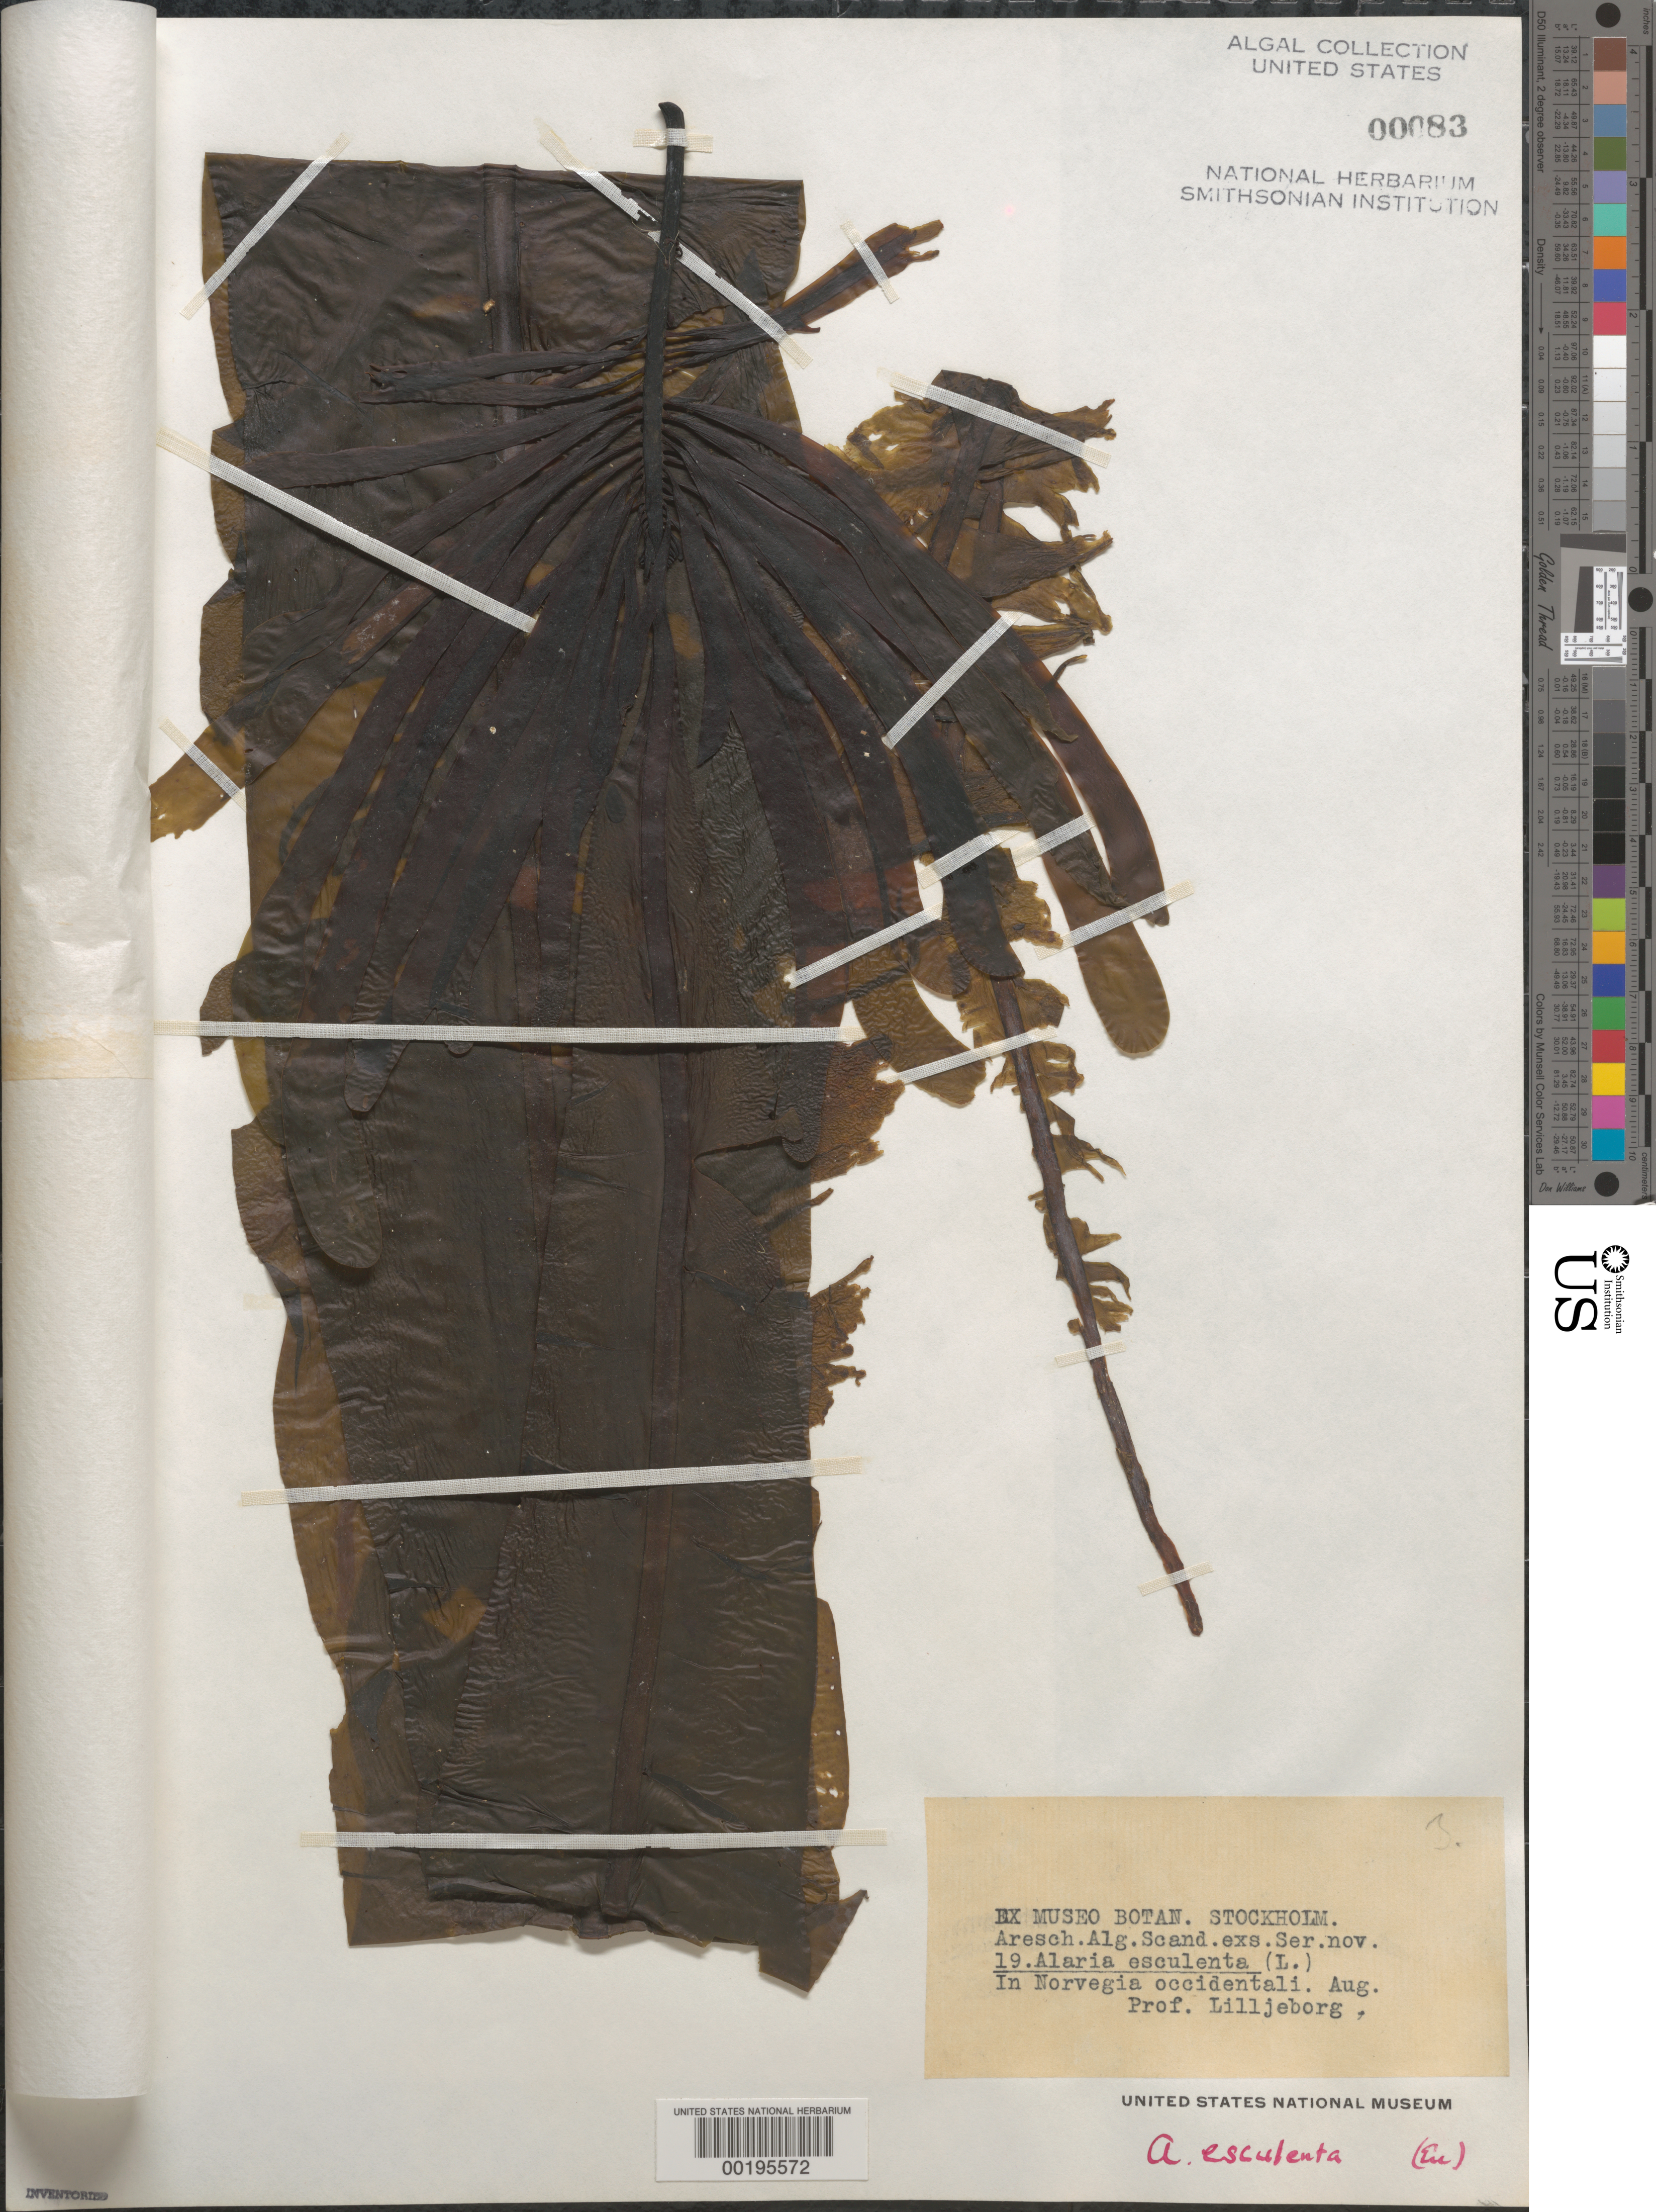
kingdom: Chromista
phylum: Ochrophyta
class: Phaeophyceae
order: Laminariales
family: Alariaceae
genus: Alaria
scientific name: Alaria esculenta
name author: (L.) Greville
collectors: -. Lilljeborg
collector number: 19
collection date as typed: Aug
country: Norway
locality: Eastern norway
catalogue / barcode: US 83